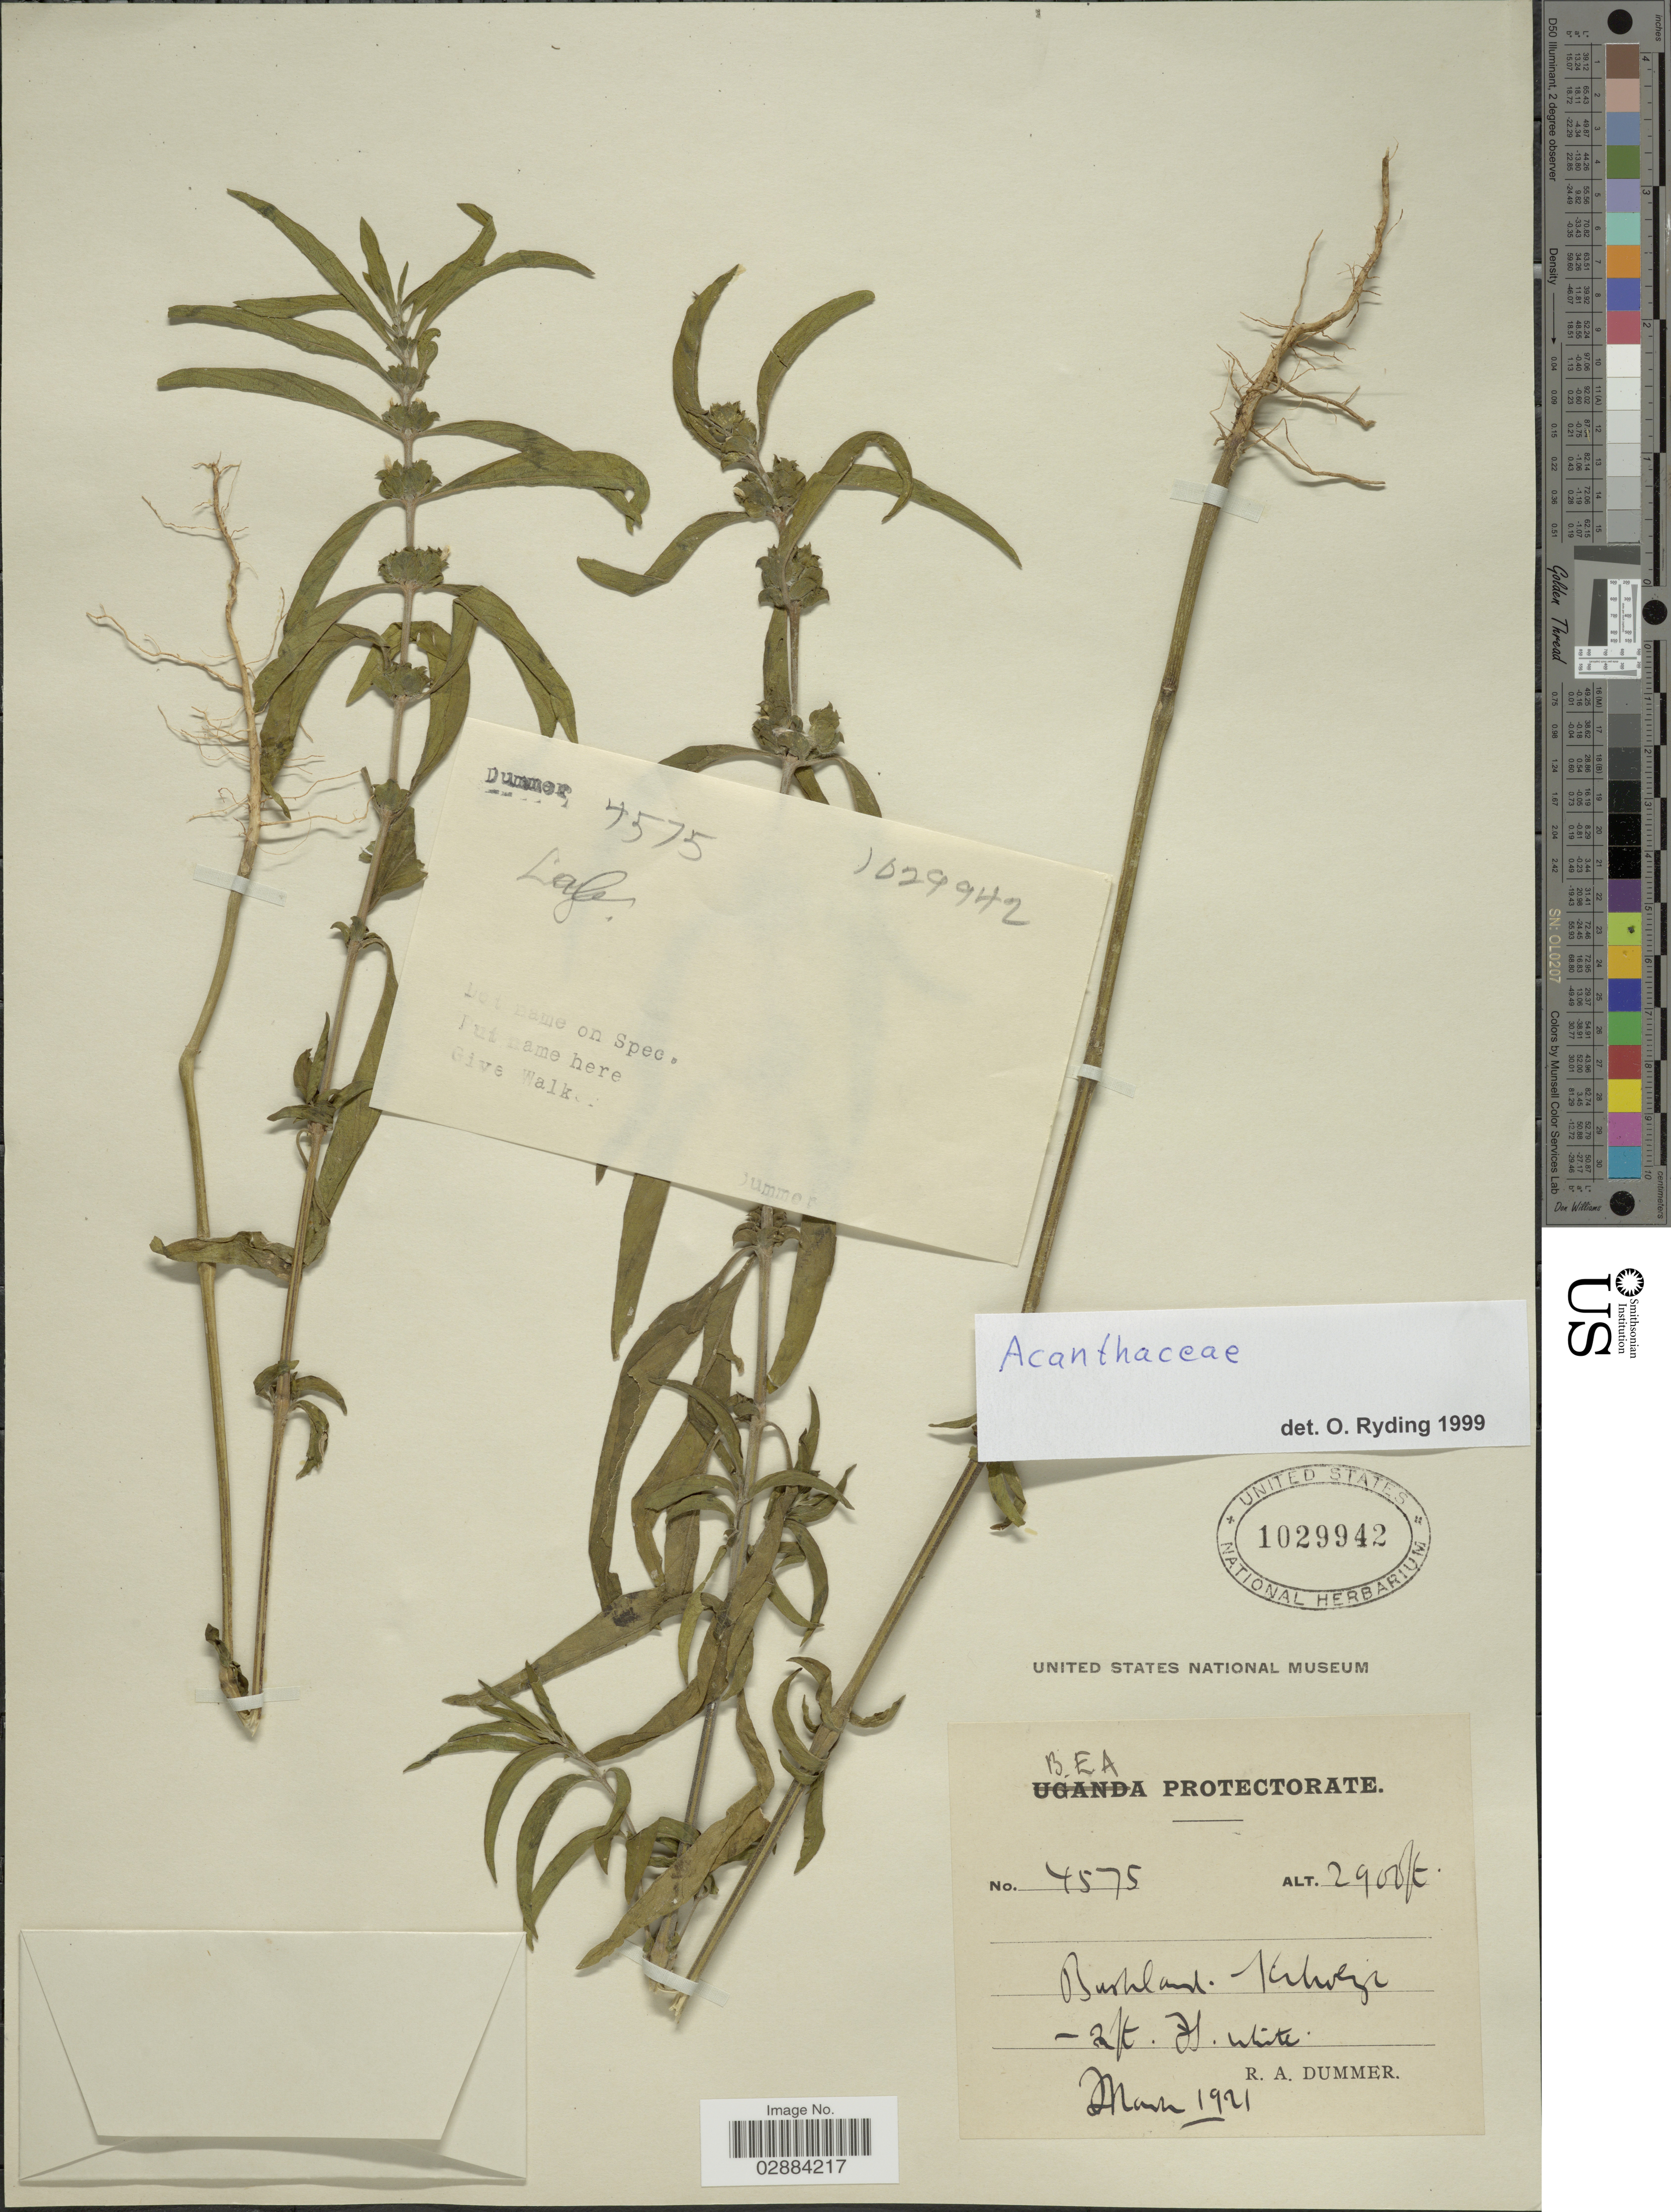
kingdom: Plantae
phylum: Tracheophyta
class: Magnoliopsida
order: Lamiales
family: Acanthaceae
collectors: R. Dümmer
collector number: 4575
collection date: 1921-03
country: Kenya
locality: B.E.A. Protectorate. Bushland. Kibwezi.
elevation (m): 884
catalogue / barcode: US 1029942